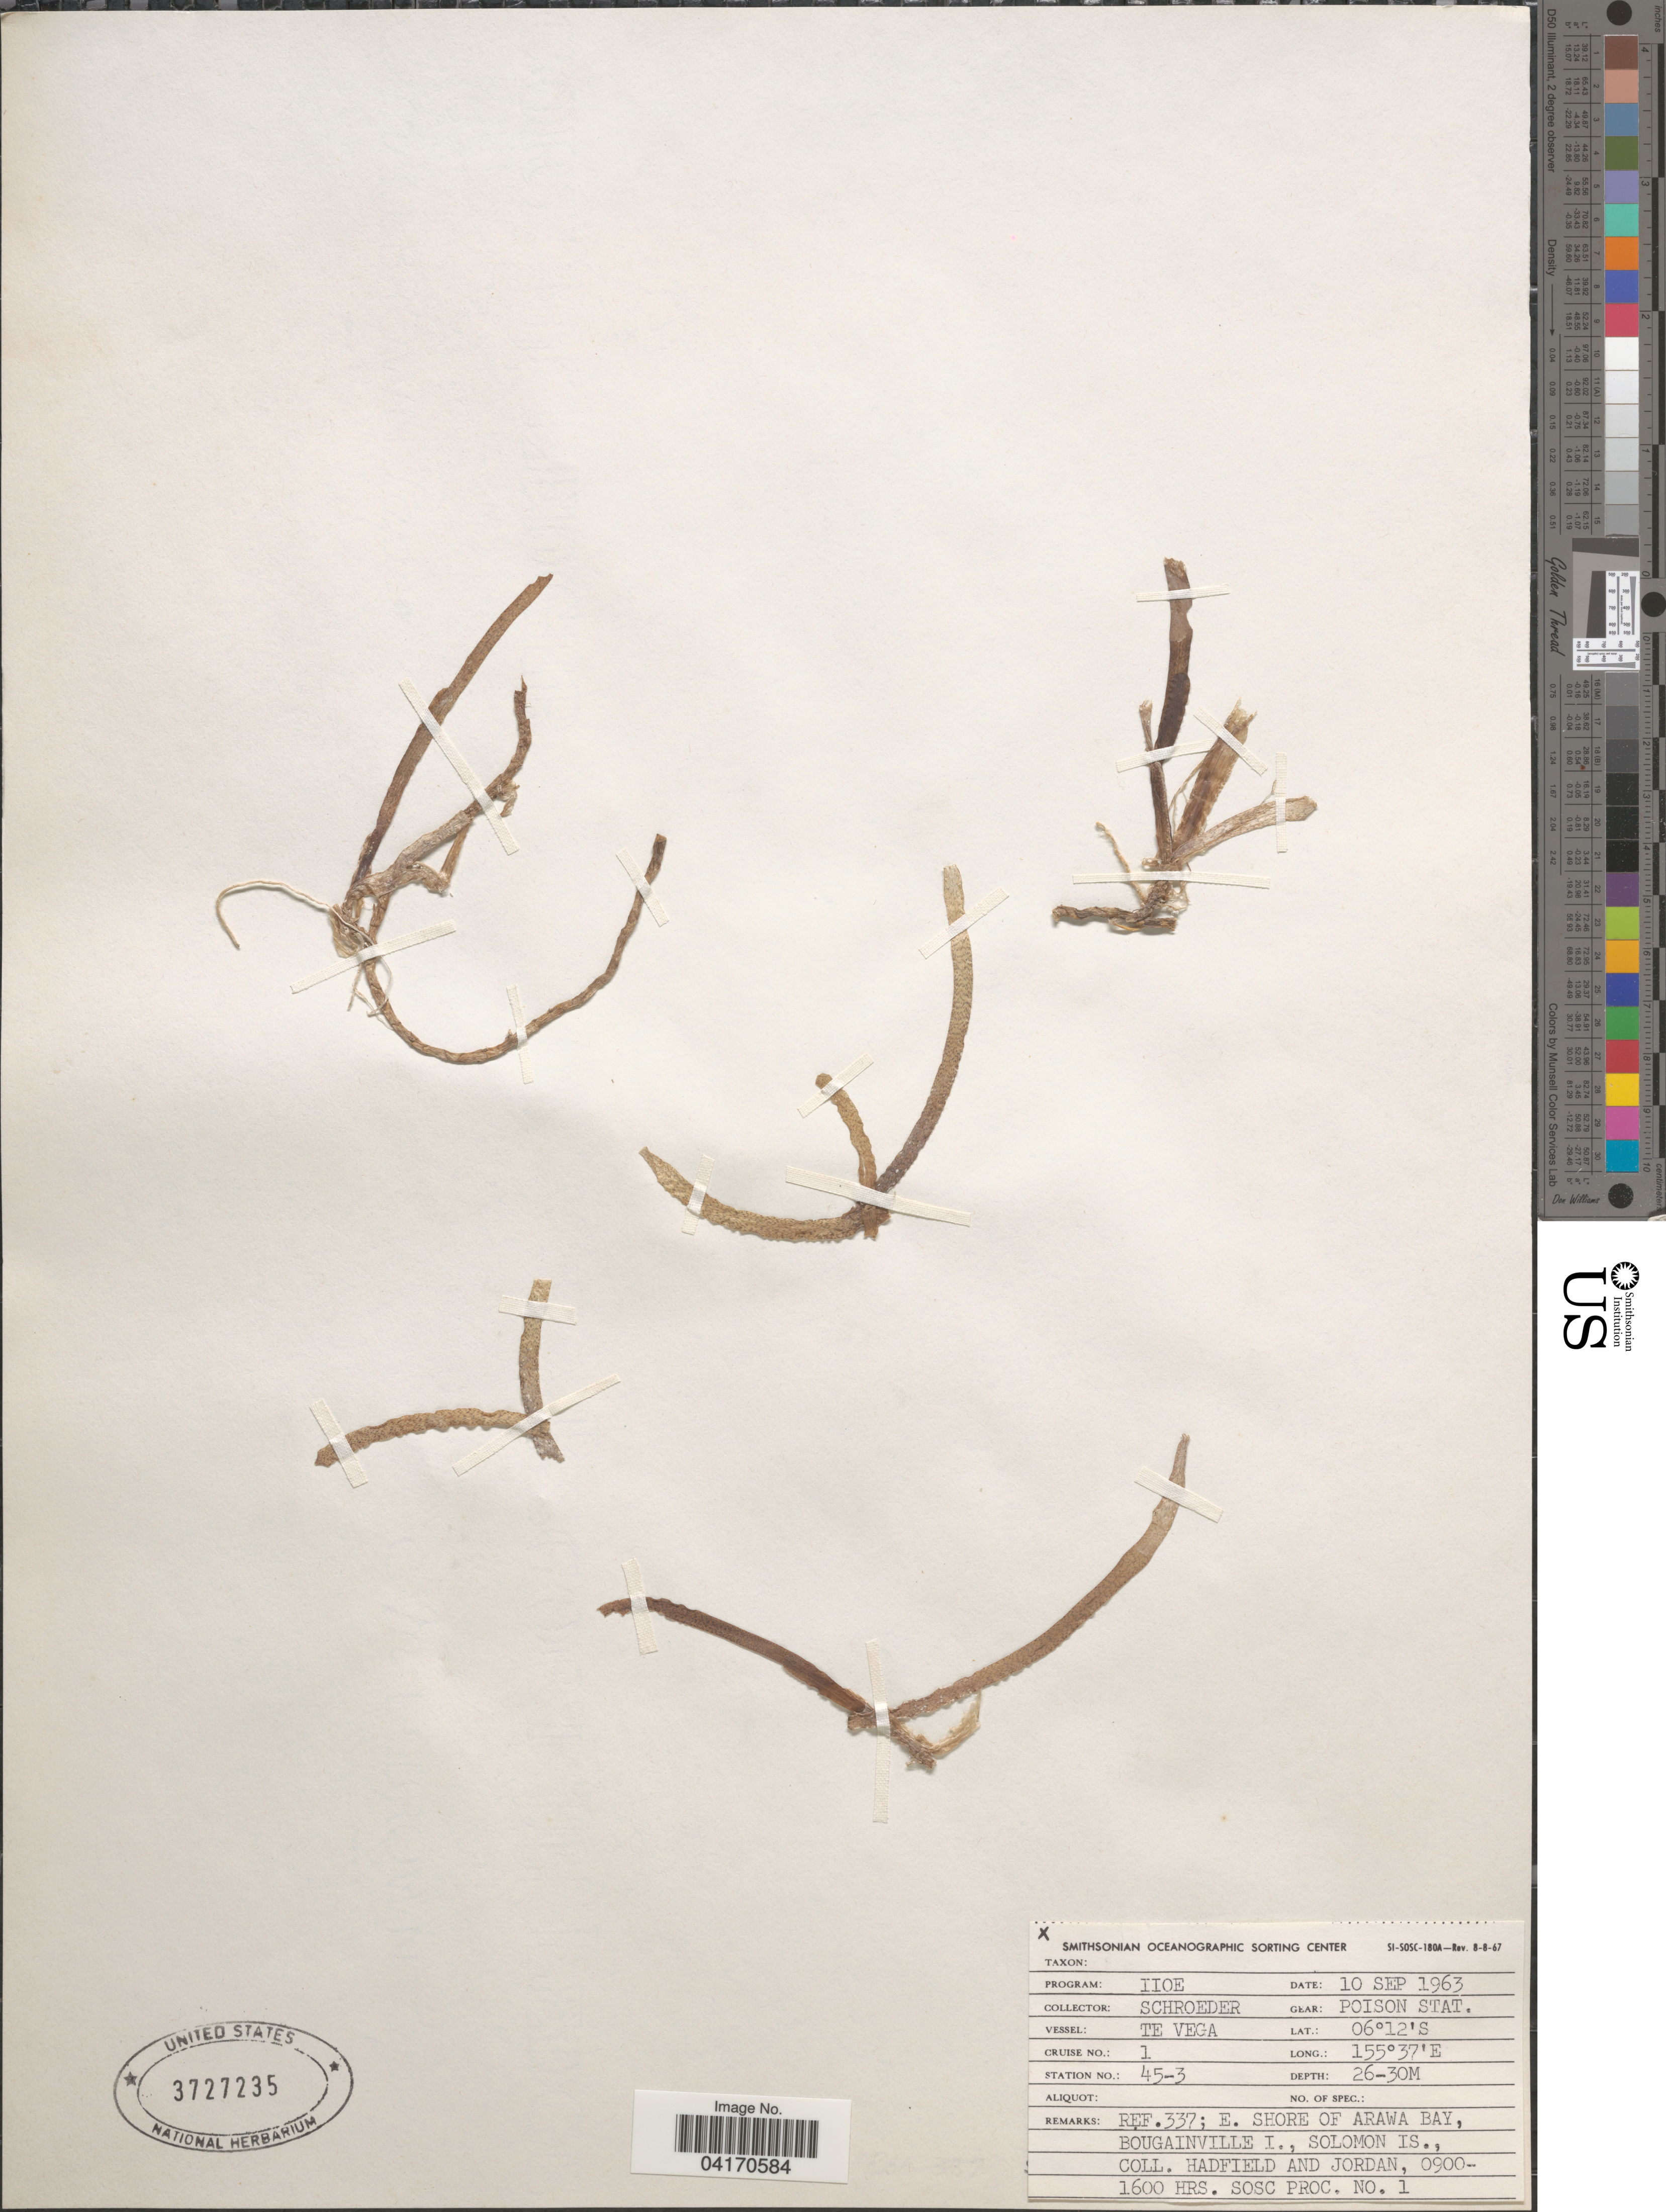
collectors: Schroeder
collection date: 1963-09-10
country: Papua New Guinea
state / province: Bougainville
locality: REF. 341; East shore of Arawa Bay, Bougainville Is., Solomon Is., 0900-1600Hrs.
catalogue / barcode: US 3727235